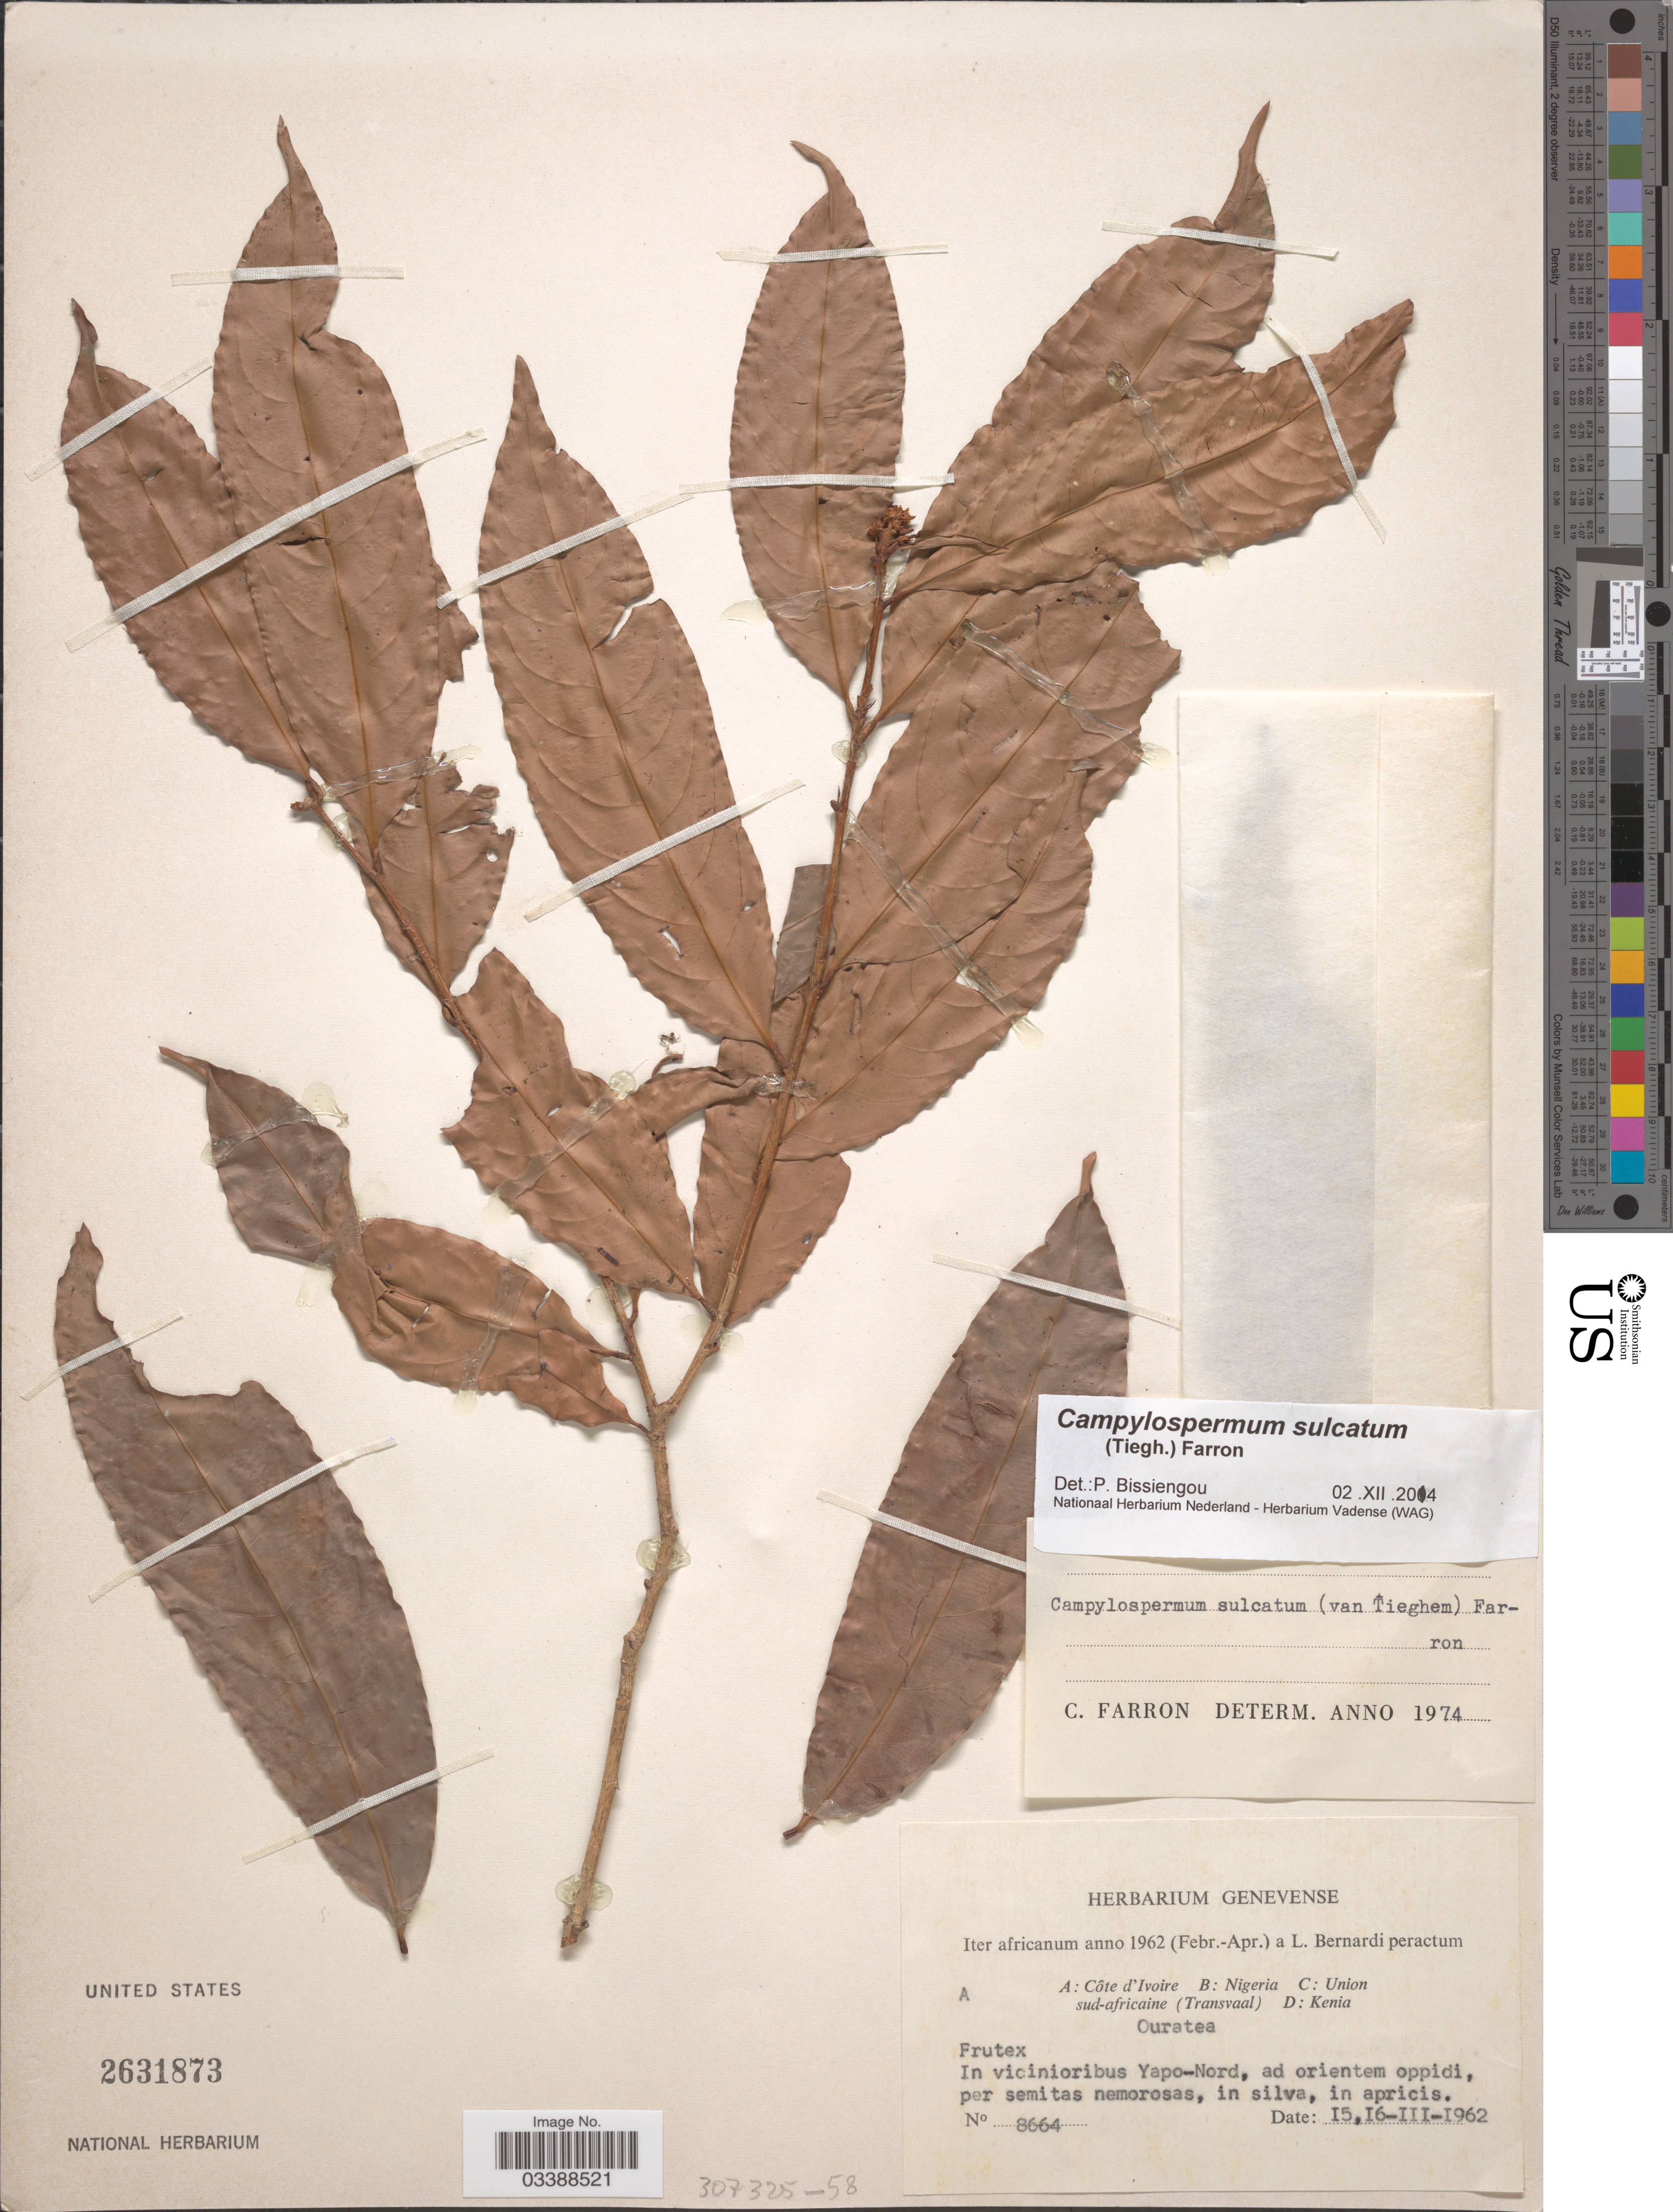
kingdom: Plantae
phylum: Tracheophyta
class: Magnoliopsida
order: Malpighiales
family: Ochnaceae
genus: Campylospermum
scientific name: Campylospermum sulcatum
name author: (Tiegh.) Farron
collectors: L. Bernardi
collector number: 8664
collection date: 1962-03-15/1962-03-16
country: Ivory Coast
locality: Côte d'Ivoire. In vicinioribus Yapo-Nord, ad orientem oppidi, per semitas nemorosas, in silva.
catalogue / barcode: US 2631873